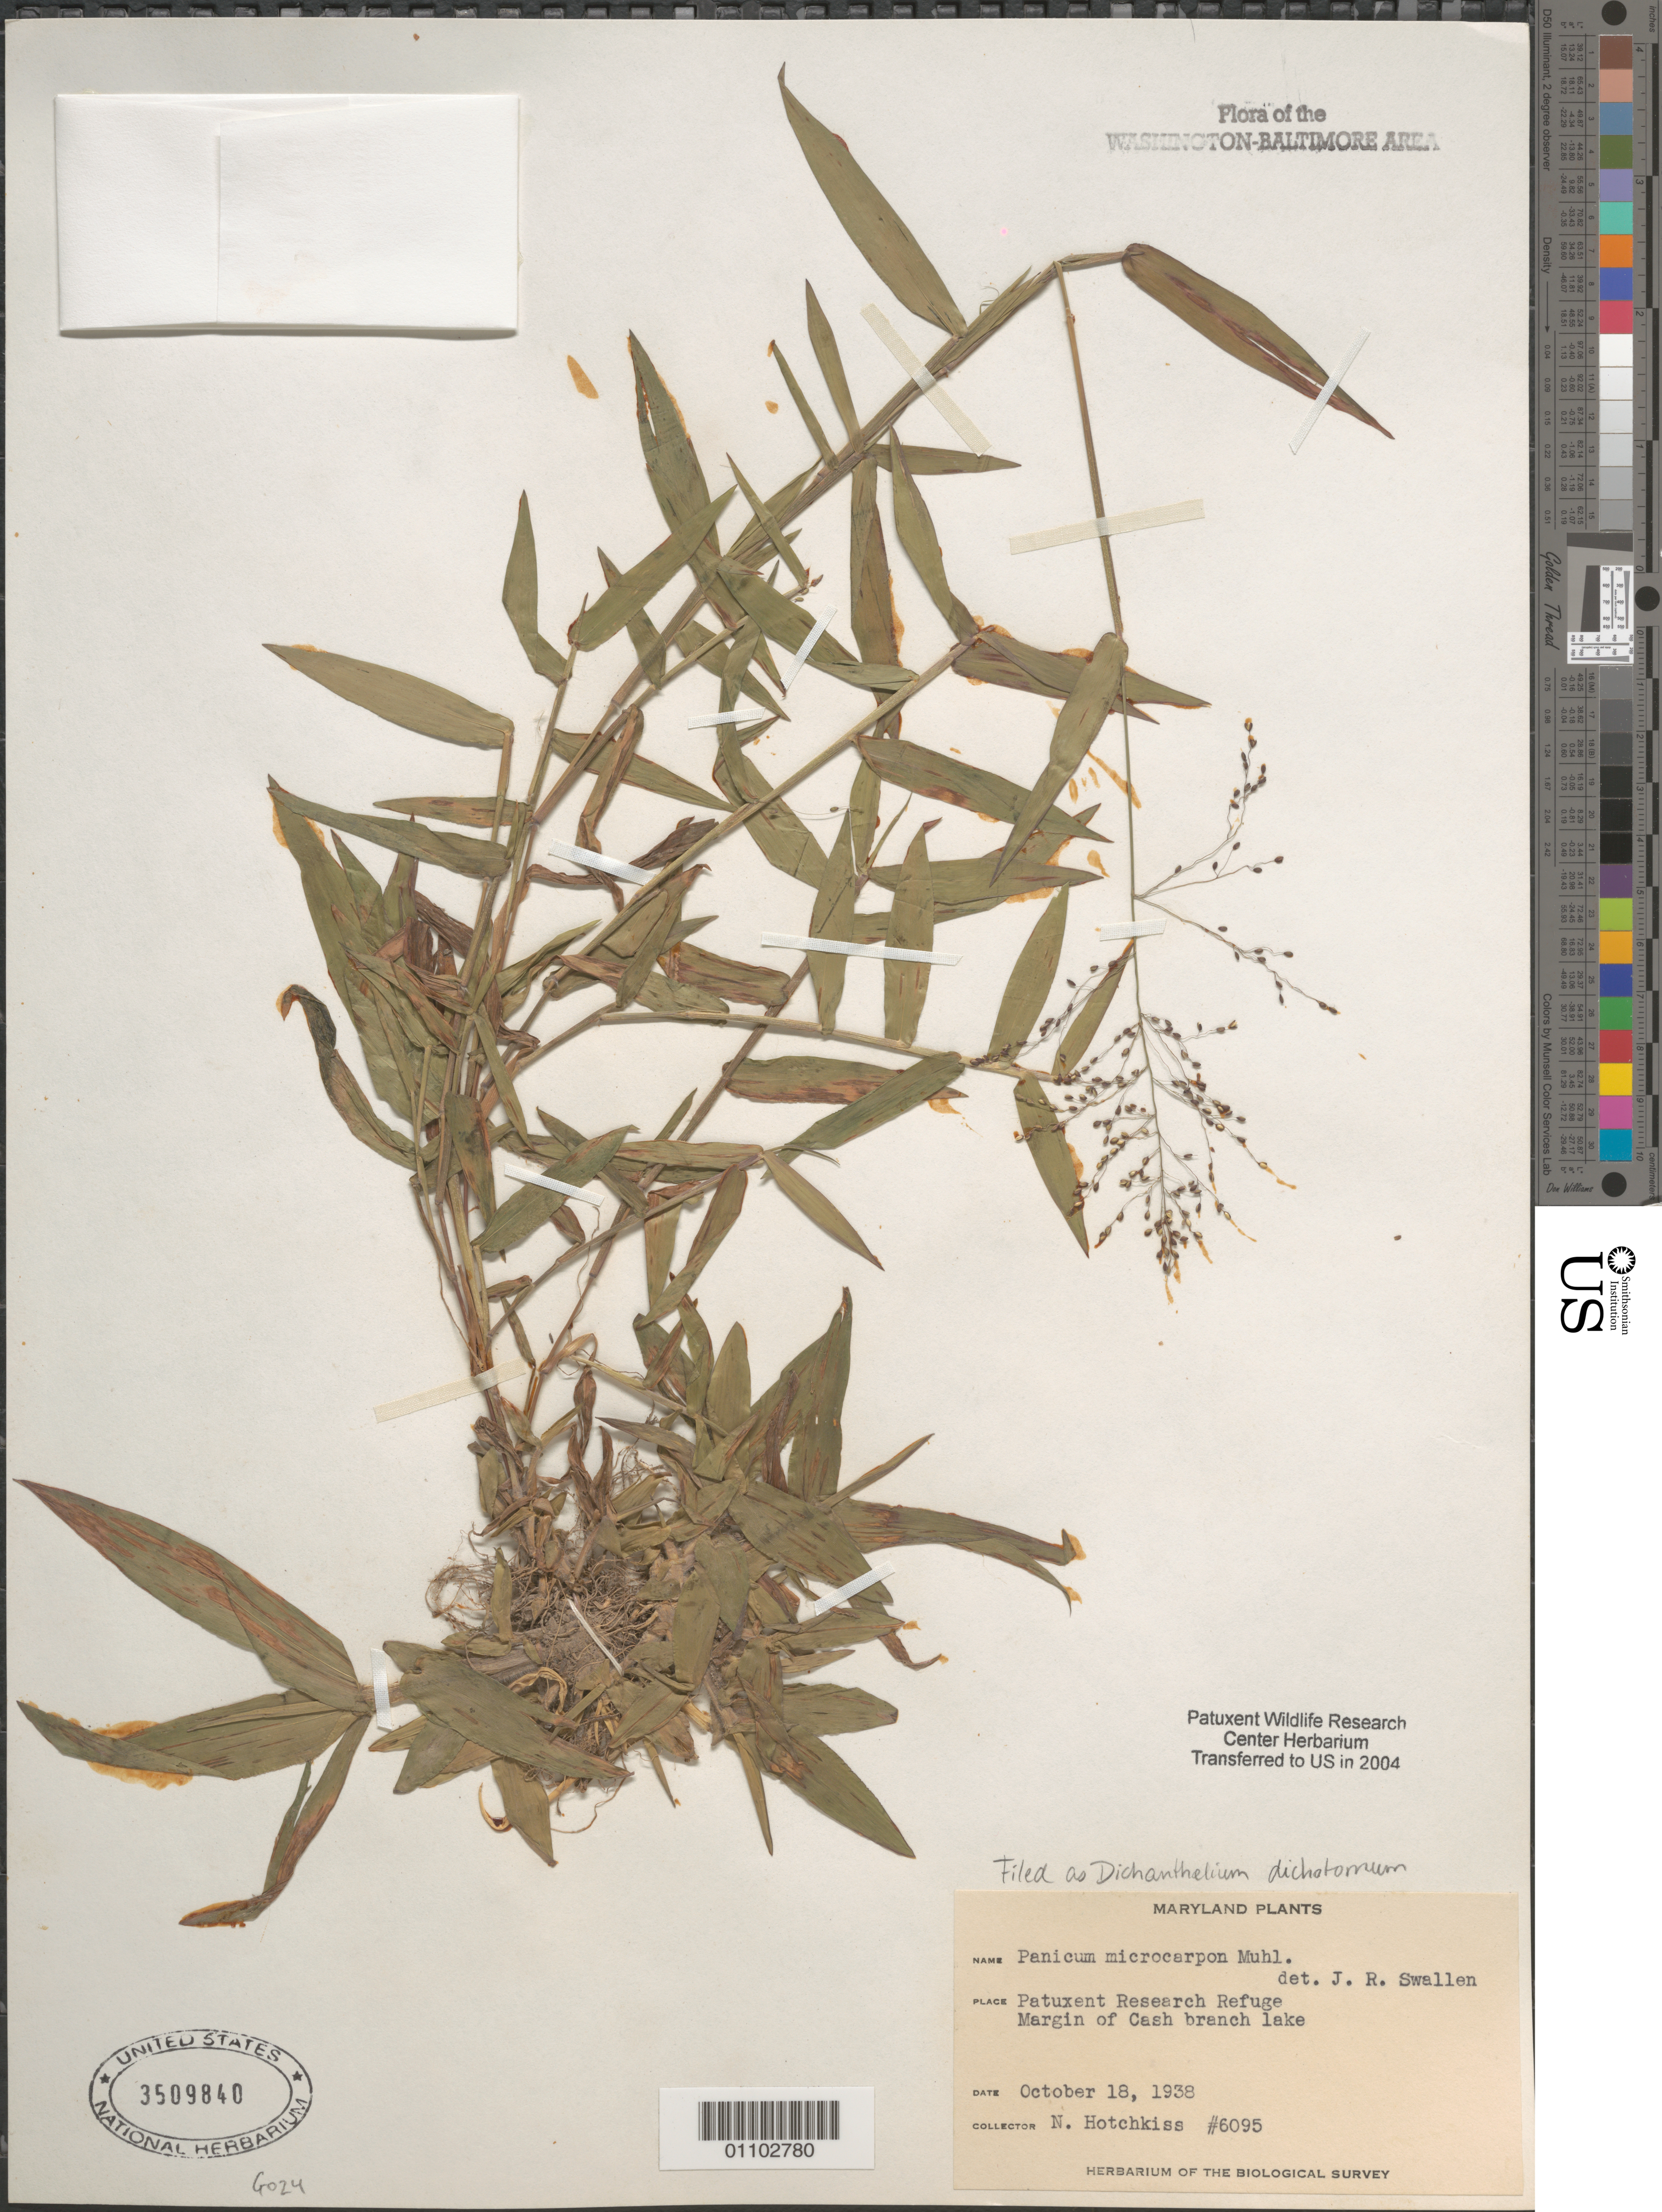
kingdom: Plantae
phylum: Tracheophyta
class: Liliopsida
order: Poales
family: Poaceae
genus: Dichanthelium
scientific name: Dichanthelium dichotomum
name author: (L.) Gould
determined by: Swallen, Jason R.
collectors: N. Hotchkiss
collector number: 6095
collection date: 1938-10-18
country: United States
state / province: Maryland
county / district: Prince George's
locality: Patuxent Research Refuge, margin of Cash branch lake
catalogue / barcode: US 3509840